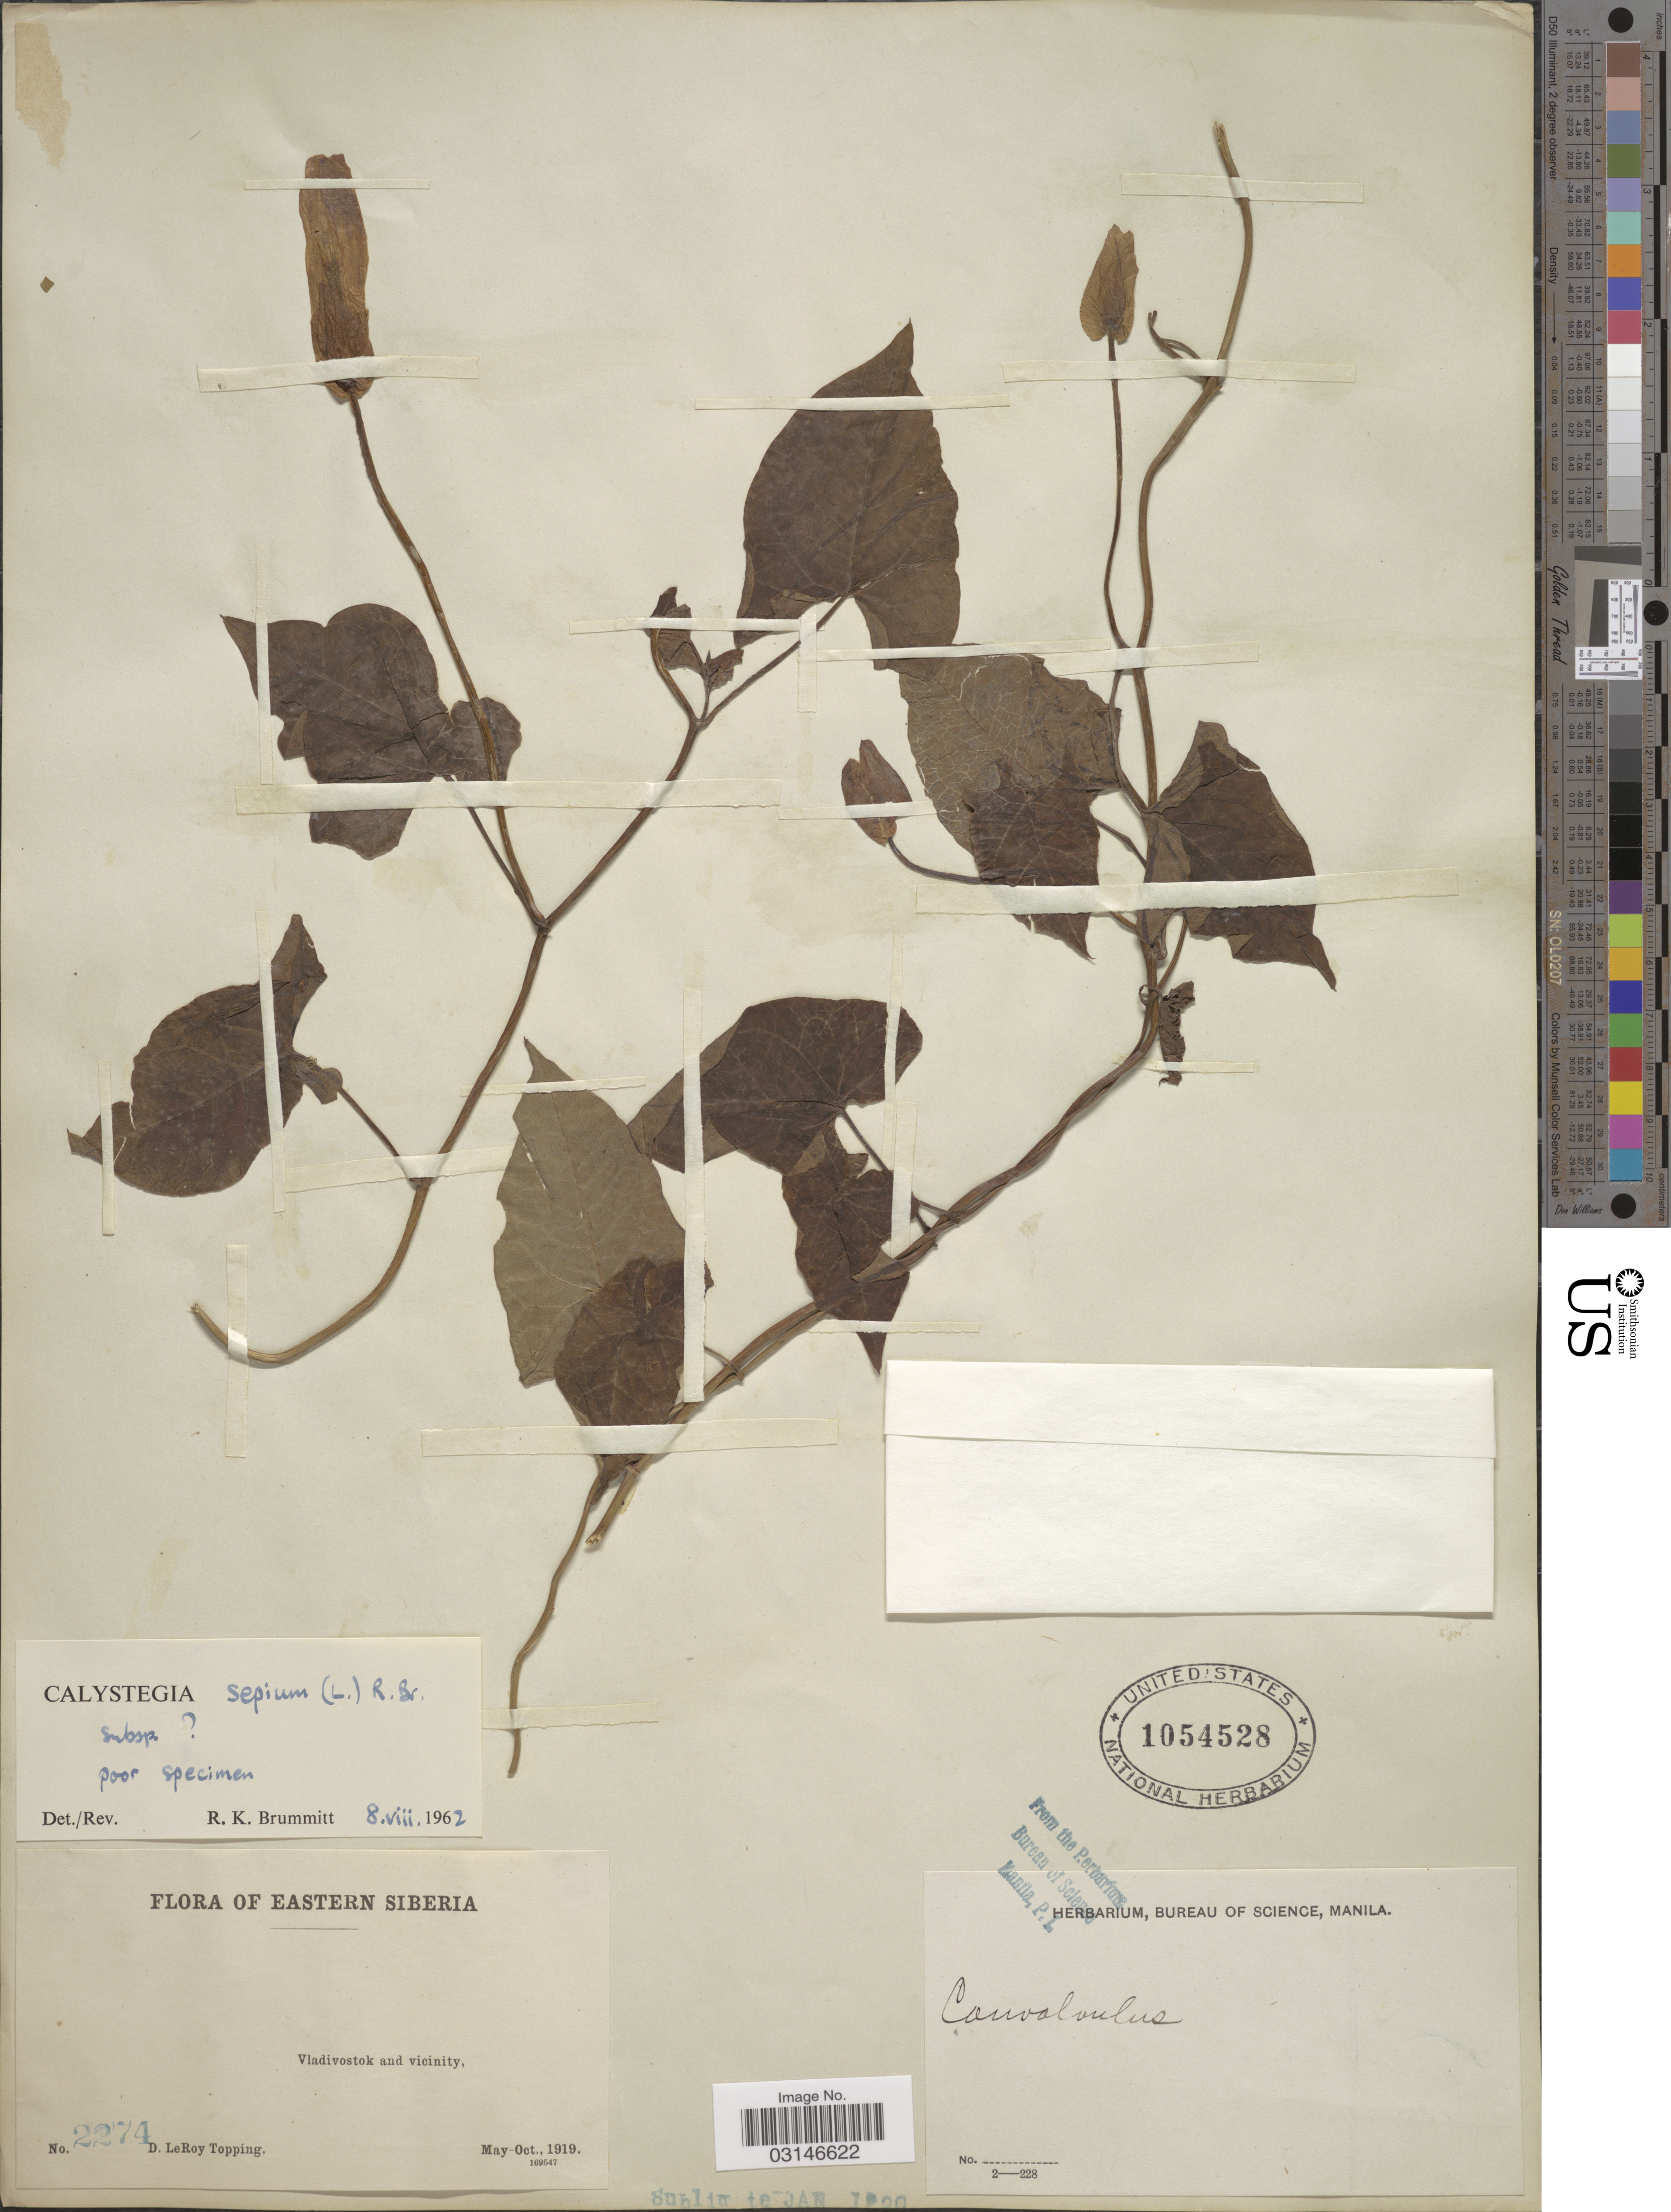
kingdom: Plantae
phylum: Tracheophyta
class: Magnoliopsida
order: Solanales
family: Convolvulaceae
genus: Calystegia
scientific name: Calystegia sepium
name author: (L.) R. Br.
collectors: D. L. Topping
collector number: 2274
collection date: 1919-05/1919-10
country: Russian Federation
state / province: Primorsky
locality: Eastern Siberia. Vladivostok and vicinity.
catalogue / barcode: US 1054528